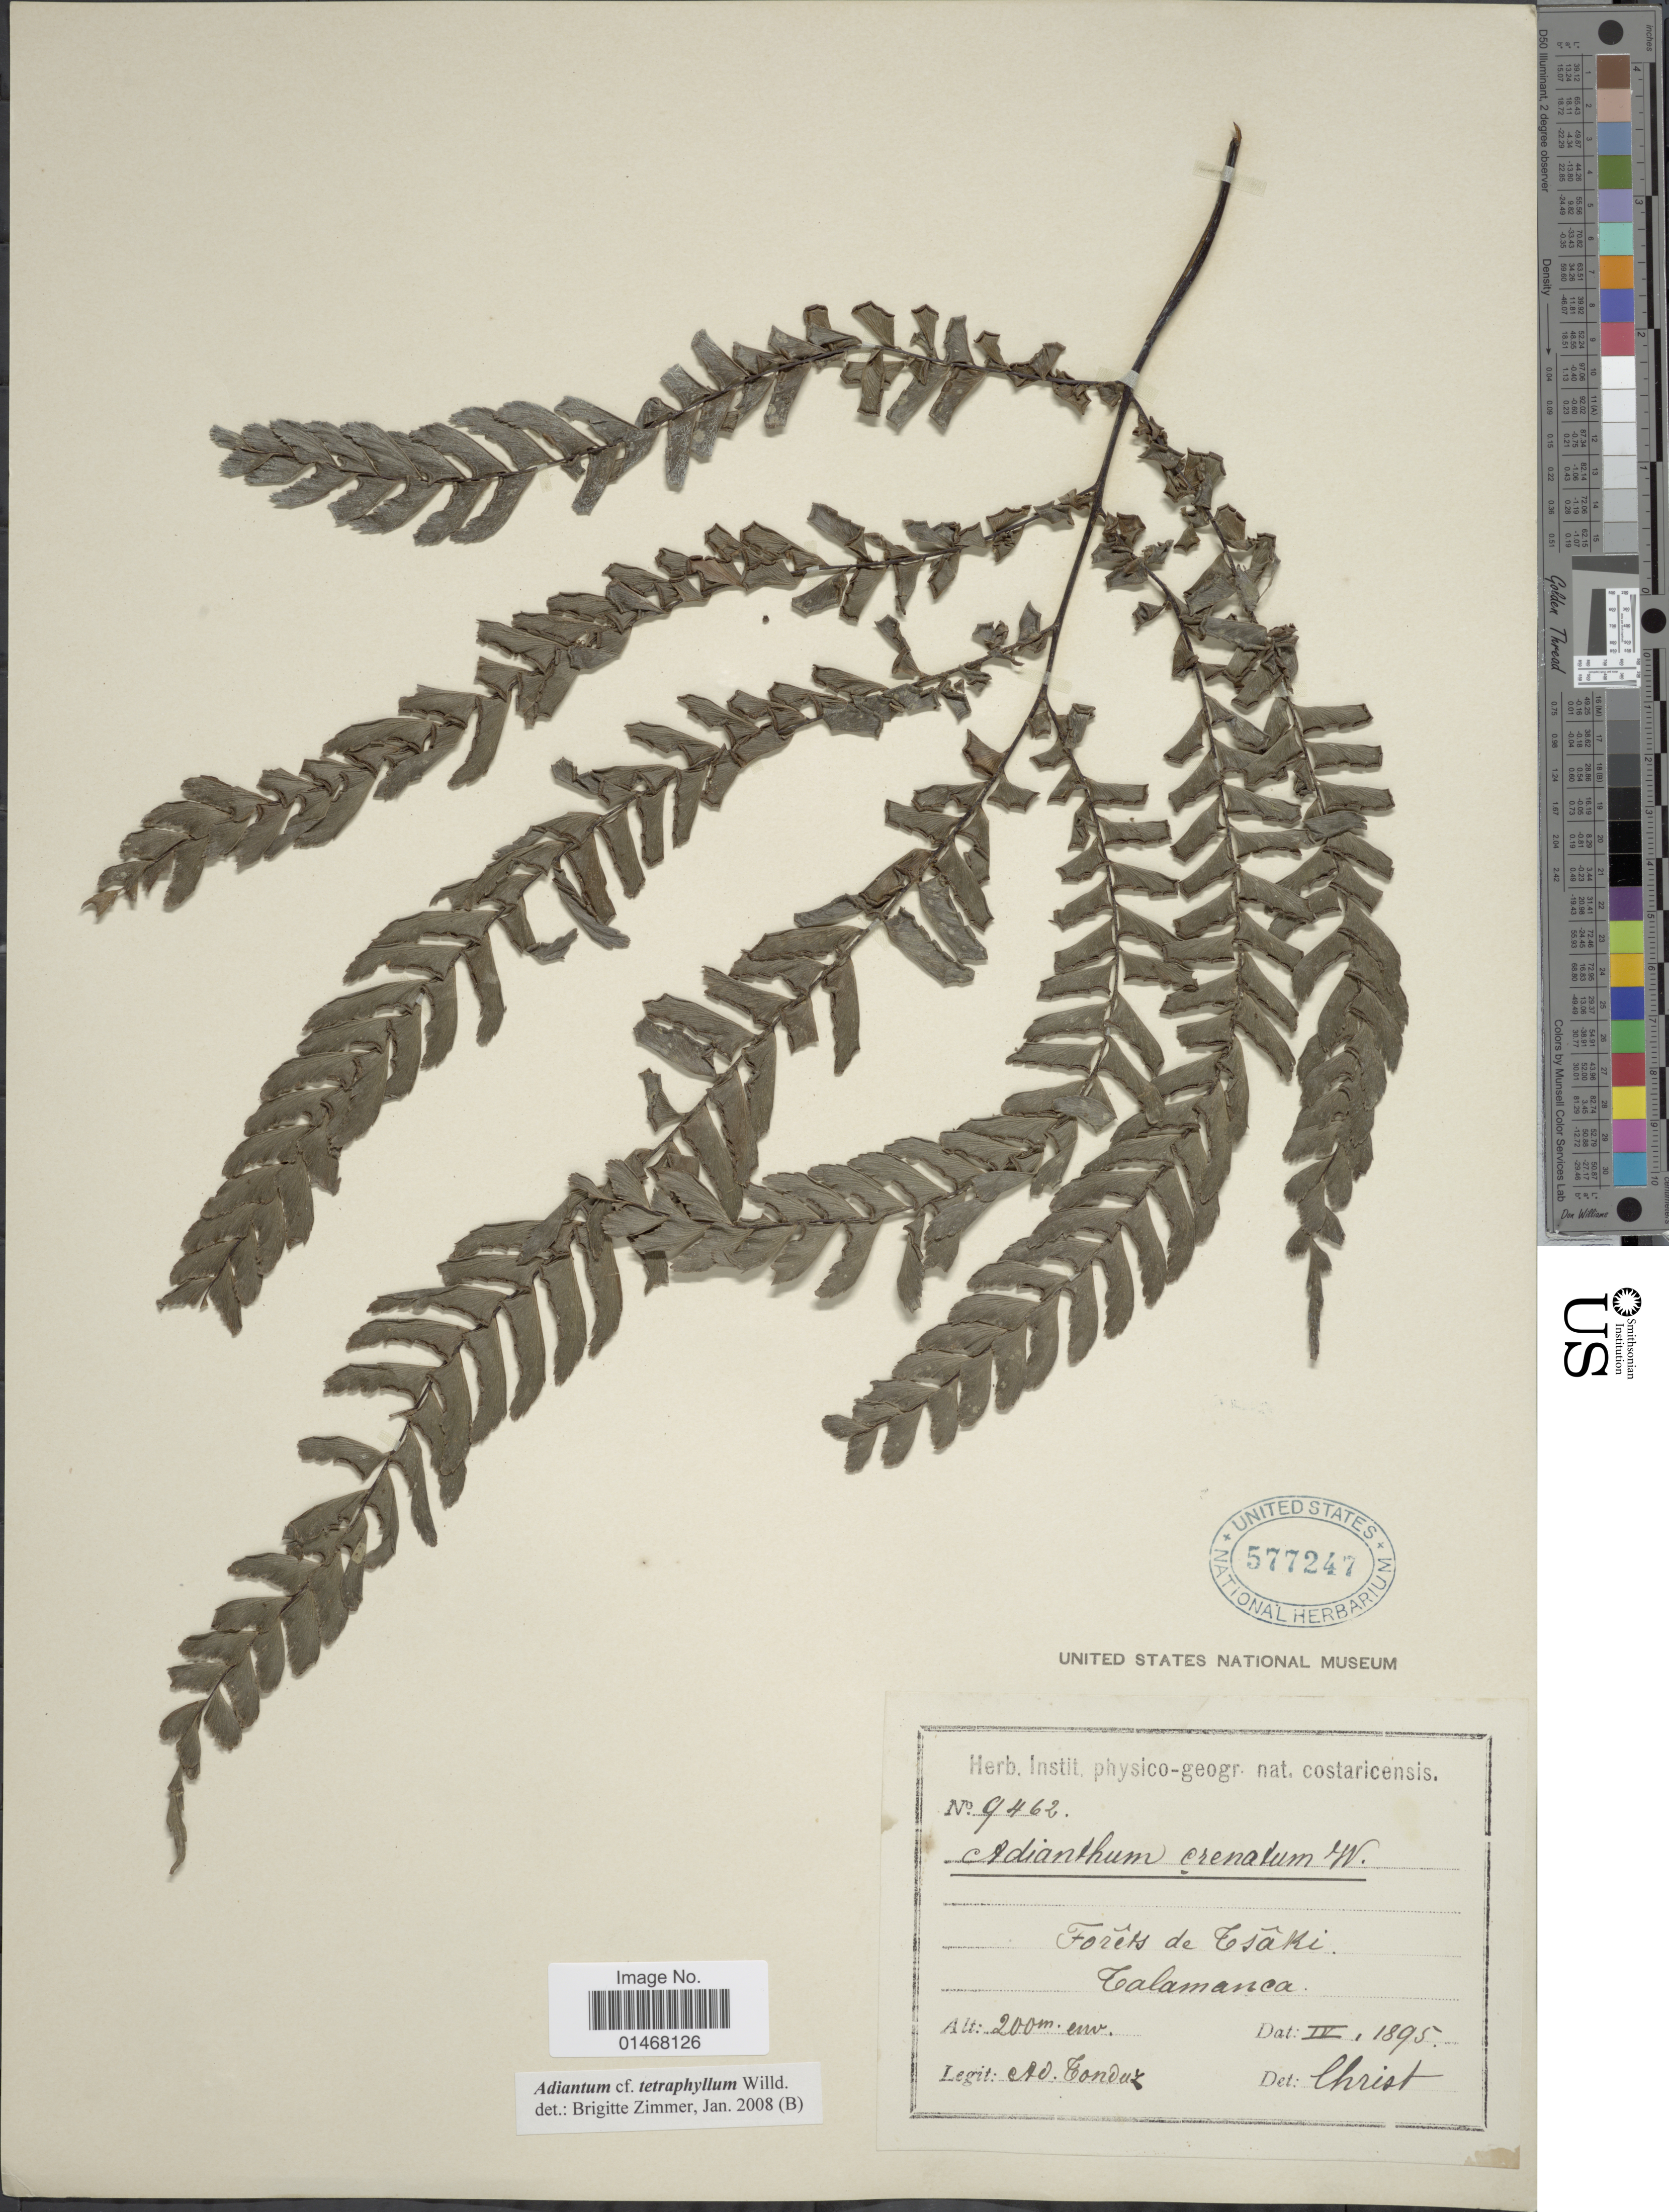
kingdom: Plantae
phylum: Tracheophyta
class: Polypodiopsida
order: Polypodiales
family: Pteridaceae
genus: Adiantum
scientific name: Adiantum tetraphyllum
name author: Humb. & Bonpl. ex Willd.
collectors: A. Tonduz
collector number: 9462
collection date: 1895-04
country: Costa Rica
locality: Forêts de Csâki, Calamanca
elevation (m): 200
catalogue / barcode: US 577247